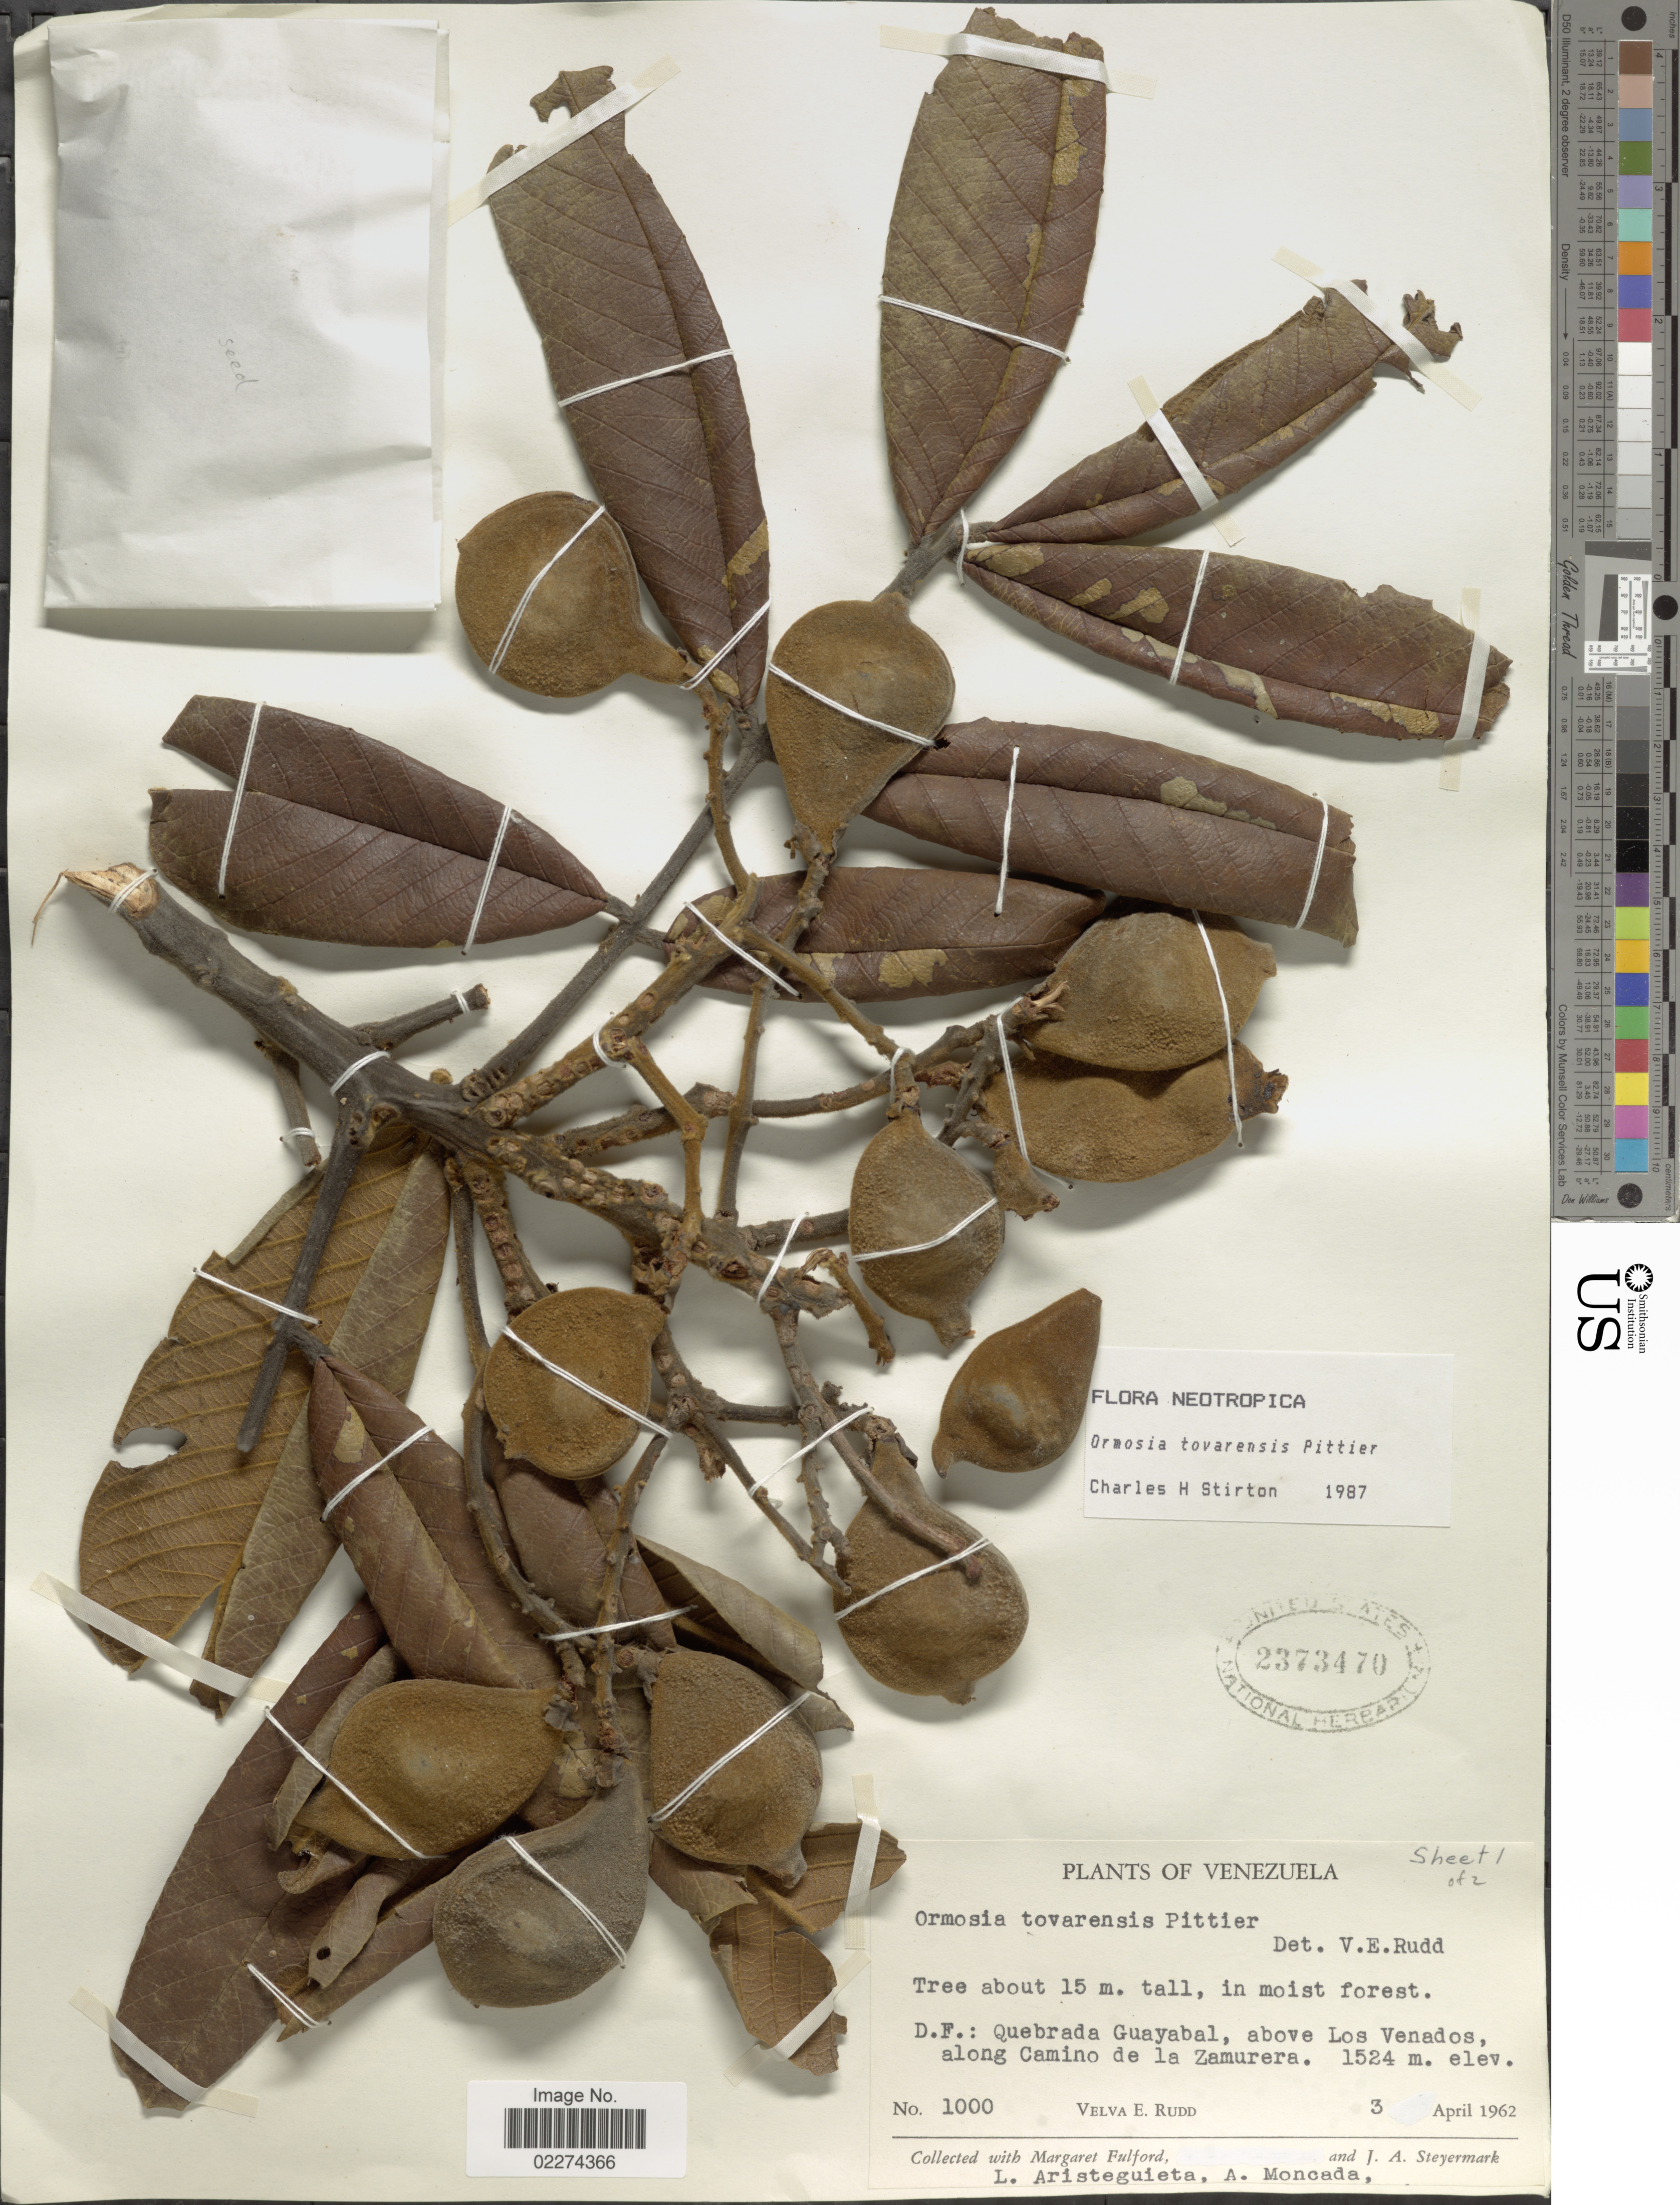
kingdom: Plantae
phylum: Tracheophyta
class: Magnoliopsida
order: Fabales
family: Fabaceae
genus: Ormosia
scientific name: Ormosia tovarensis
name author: Pittier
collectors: V. E. Rudd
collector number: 1000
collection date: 1962-04-03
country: Venezuela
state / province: Distrito Federal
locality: D.F.: Quebrada Guayabal, above Los Venados, along Camino de la Zamurera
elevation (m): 1524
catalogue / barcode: US 2373470